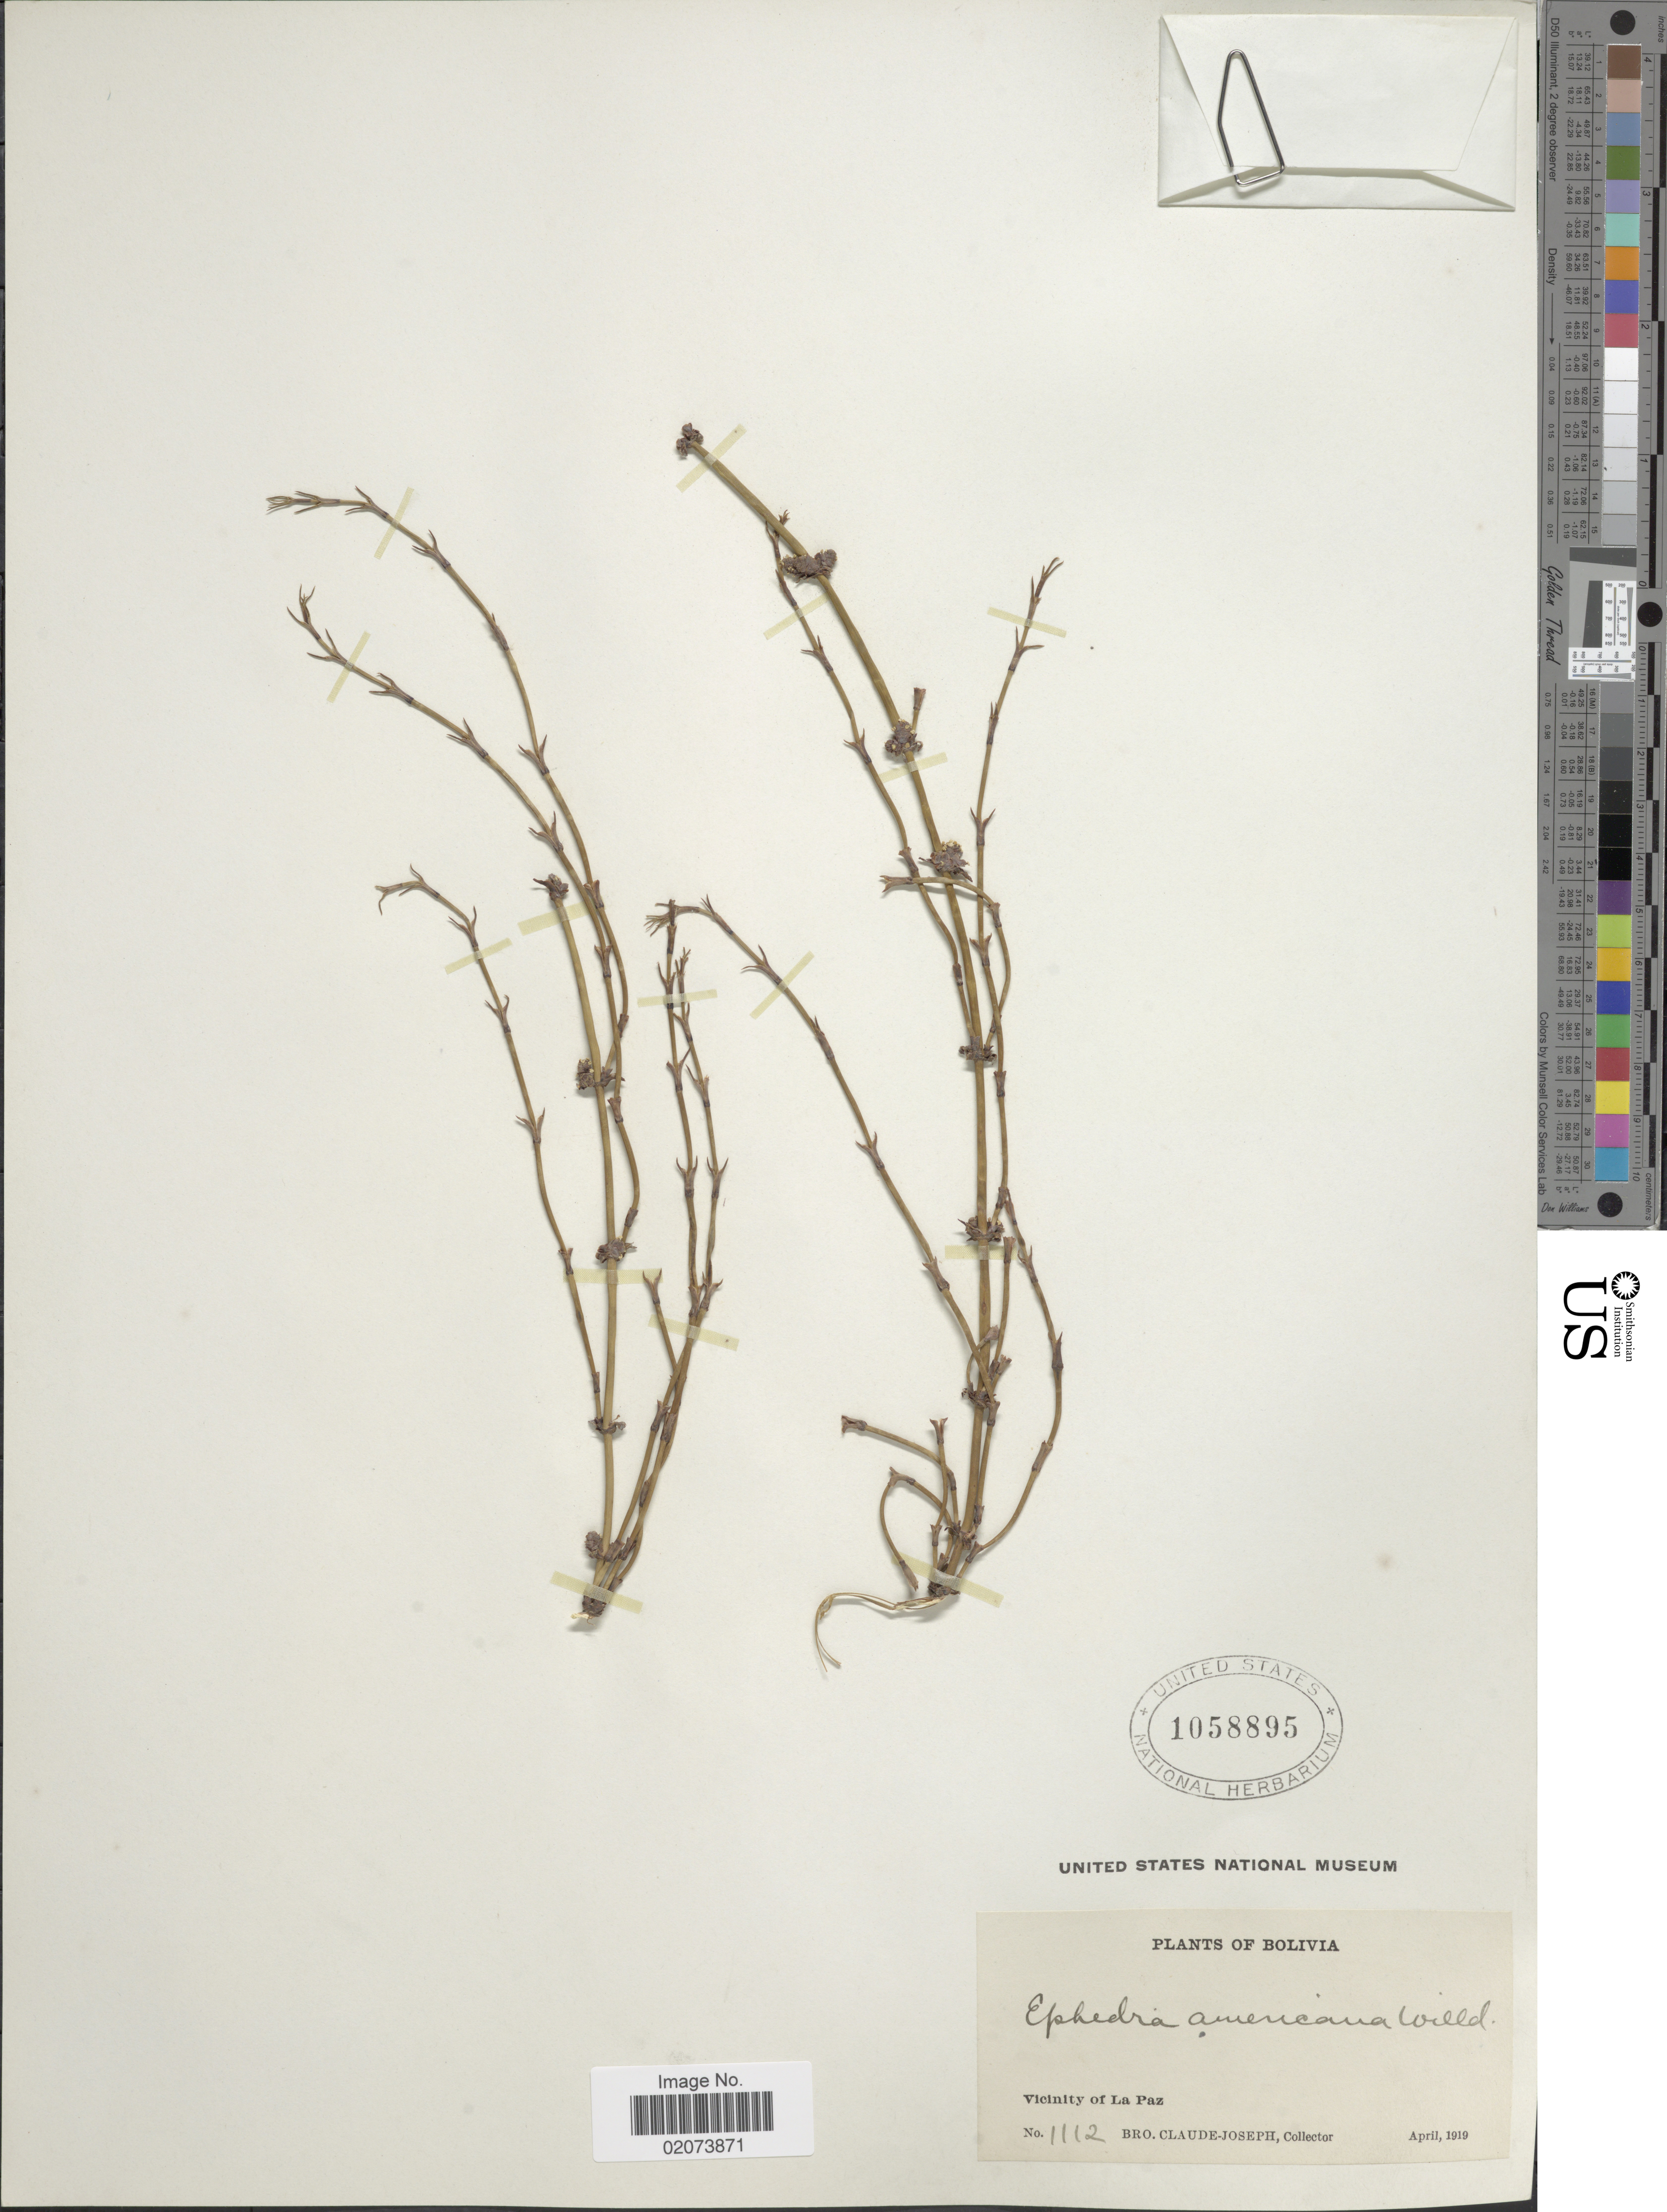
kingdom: Plantae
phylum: Tracheophyta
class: Gnetopsida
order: Ephedrales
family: Ephedraceae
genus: Ephedra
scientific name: Ephedra americana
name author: Humb. & Bonpl. ex Willd.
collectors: Bro. Claude-Joseph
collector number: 1112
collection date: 1919-04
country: Bolivia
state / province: La Paz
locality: Vicinity of La Paz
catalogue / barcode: US 1058895